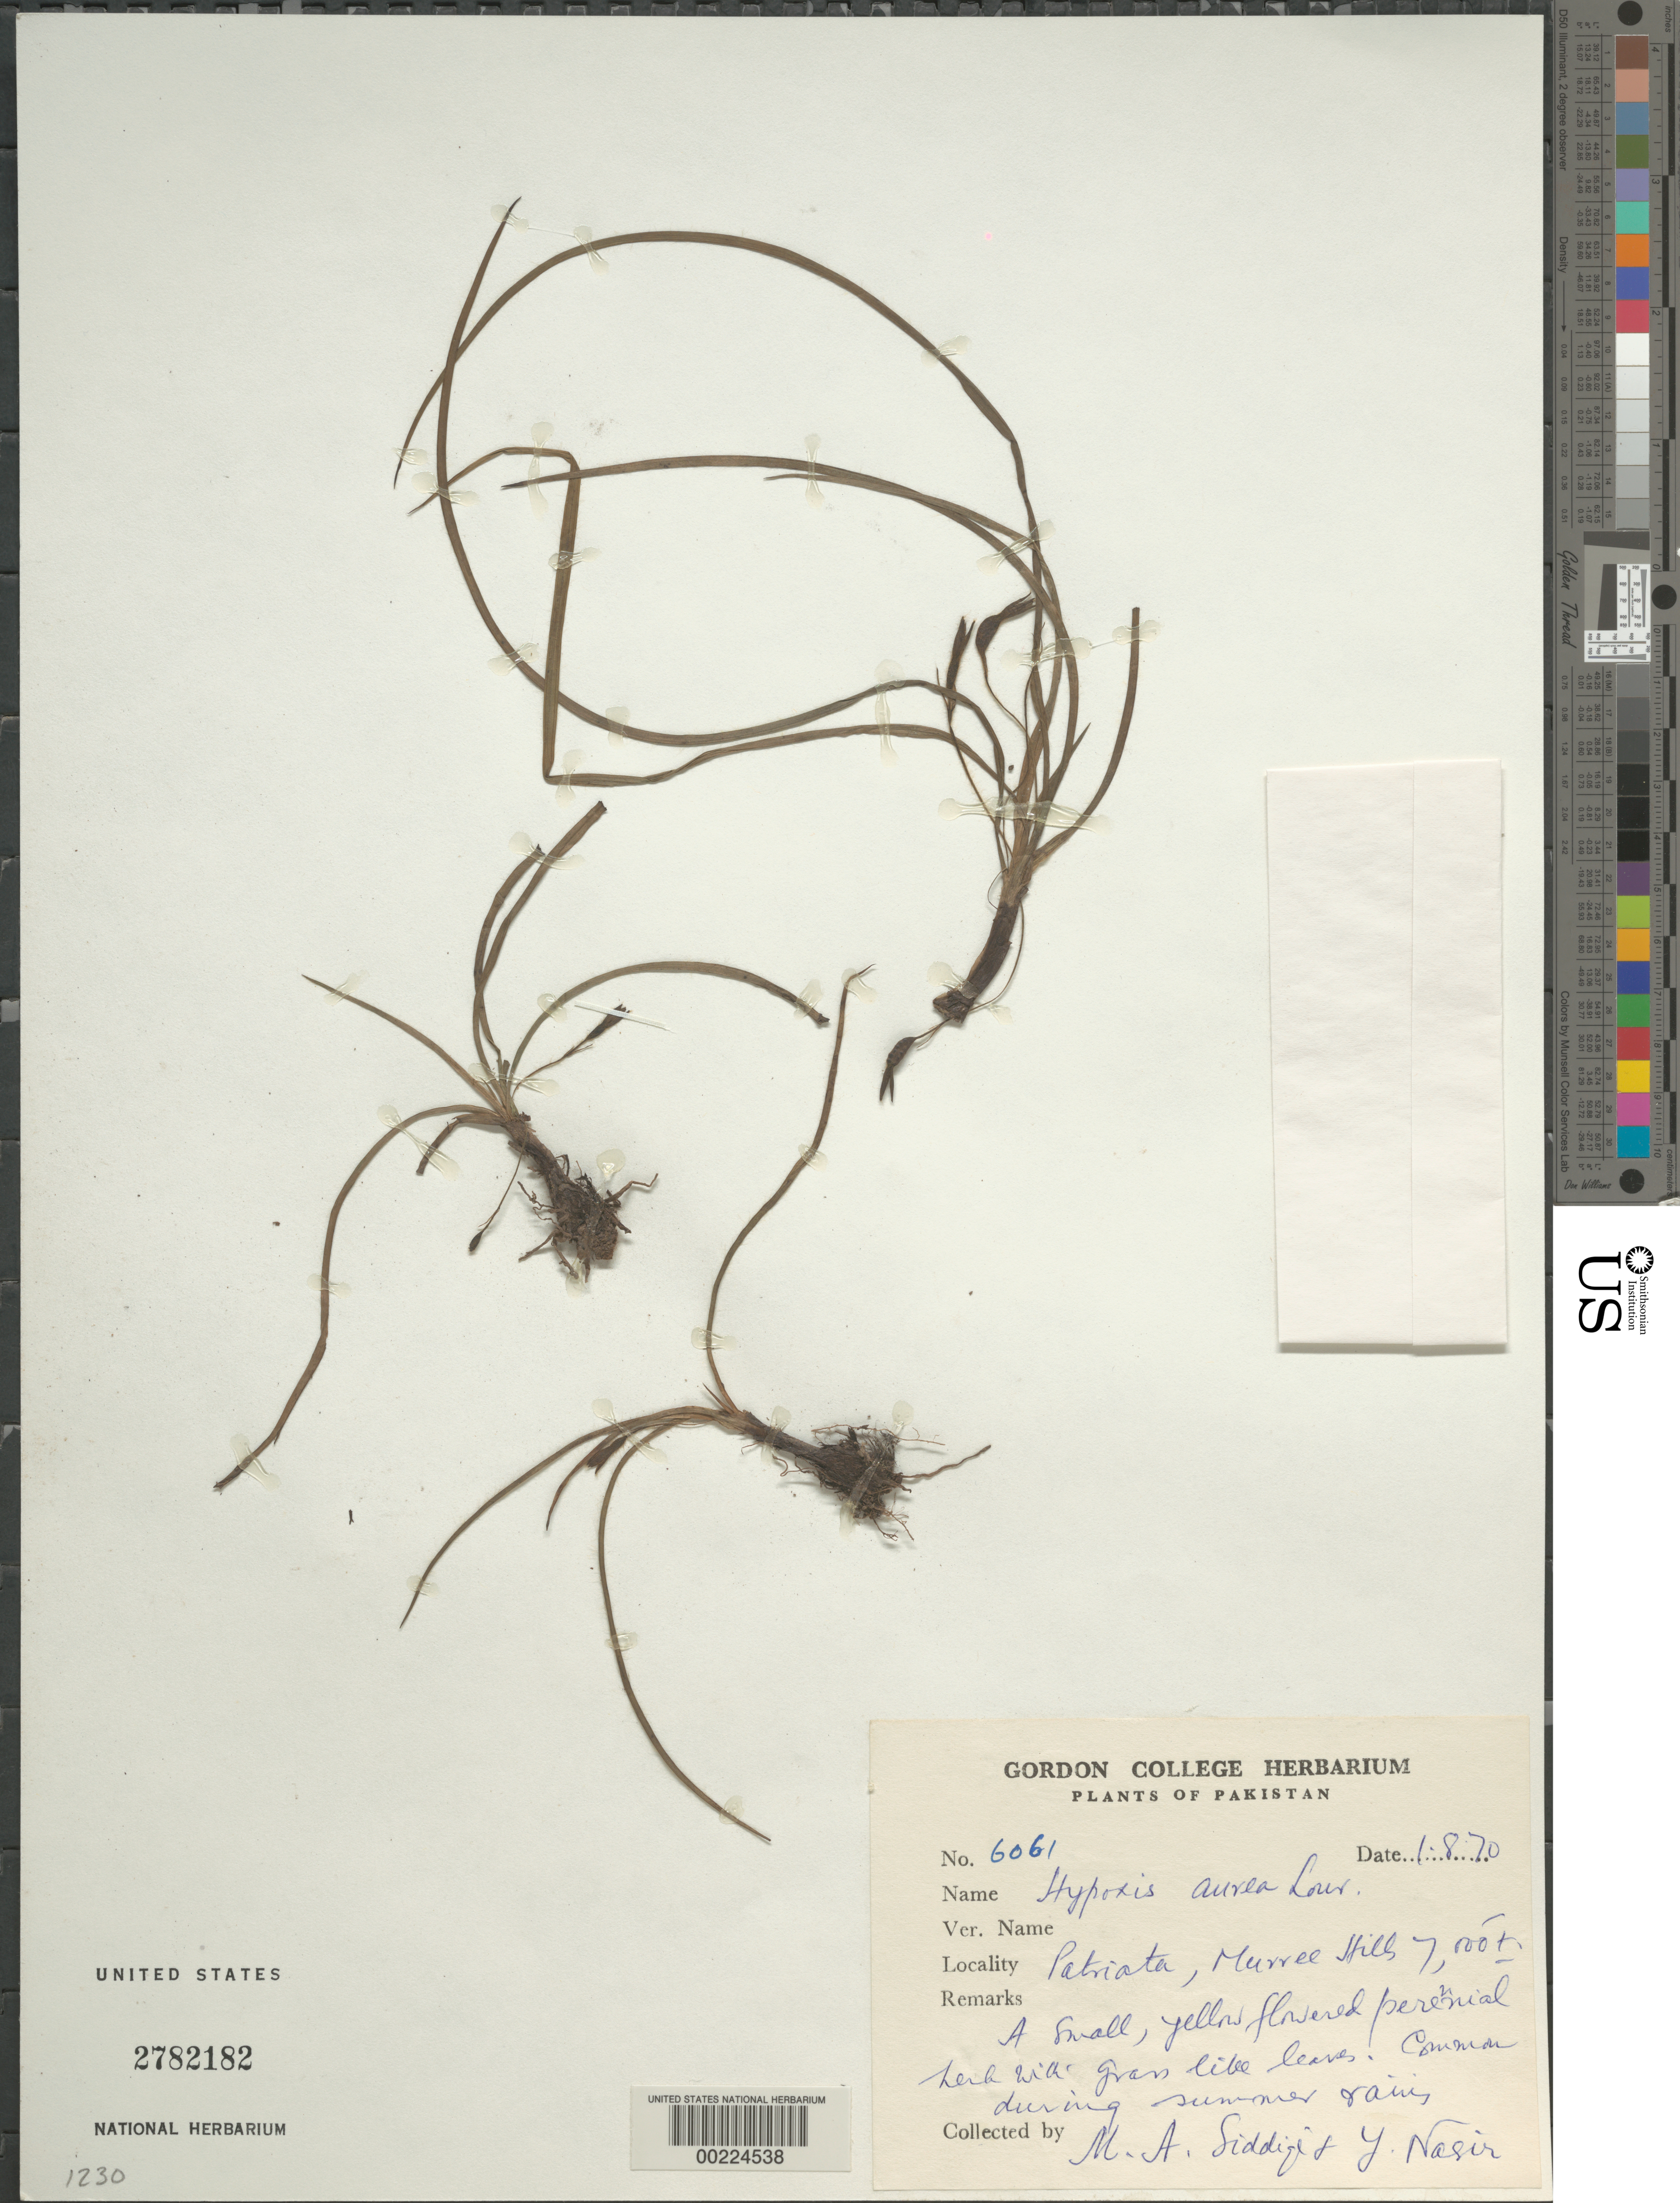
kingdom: Plantae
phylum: Tracheophyta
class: Liliopsida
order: Asparagales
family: Hypoxidaceae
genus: Hypoxis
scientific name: Hypoxis aurea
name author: Lour.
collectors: M. Siddiqi & Y. Nasir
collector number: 6061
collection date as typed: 08 Jan 1970 or 01 Aug 1970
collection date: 1970-01-08 or 1970-08-01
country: Pakistan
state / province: Punjab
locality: Patriata, Murree Hills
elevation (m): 2134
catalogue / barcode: US 2782182